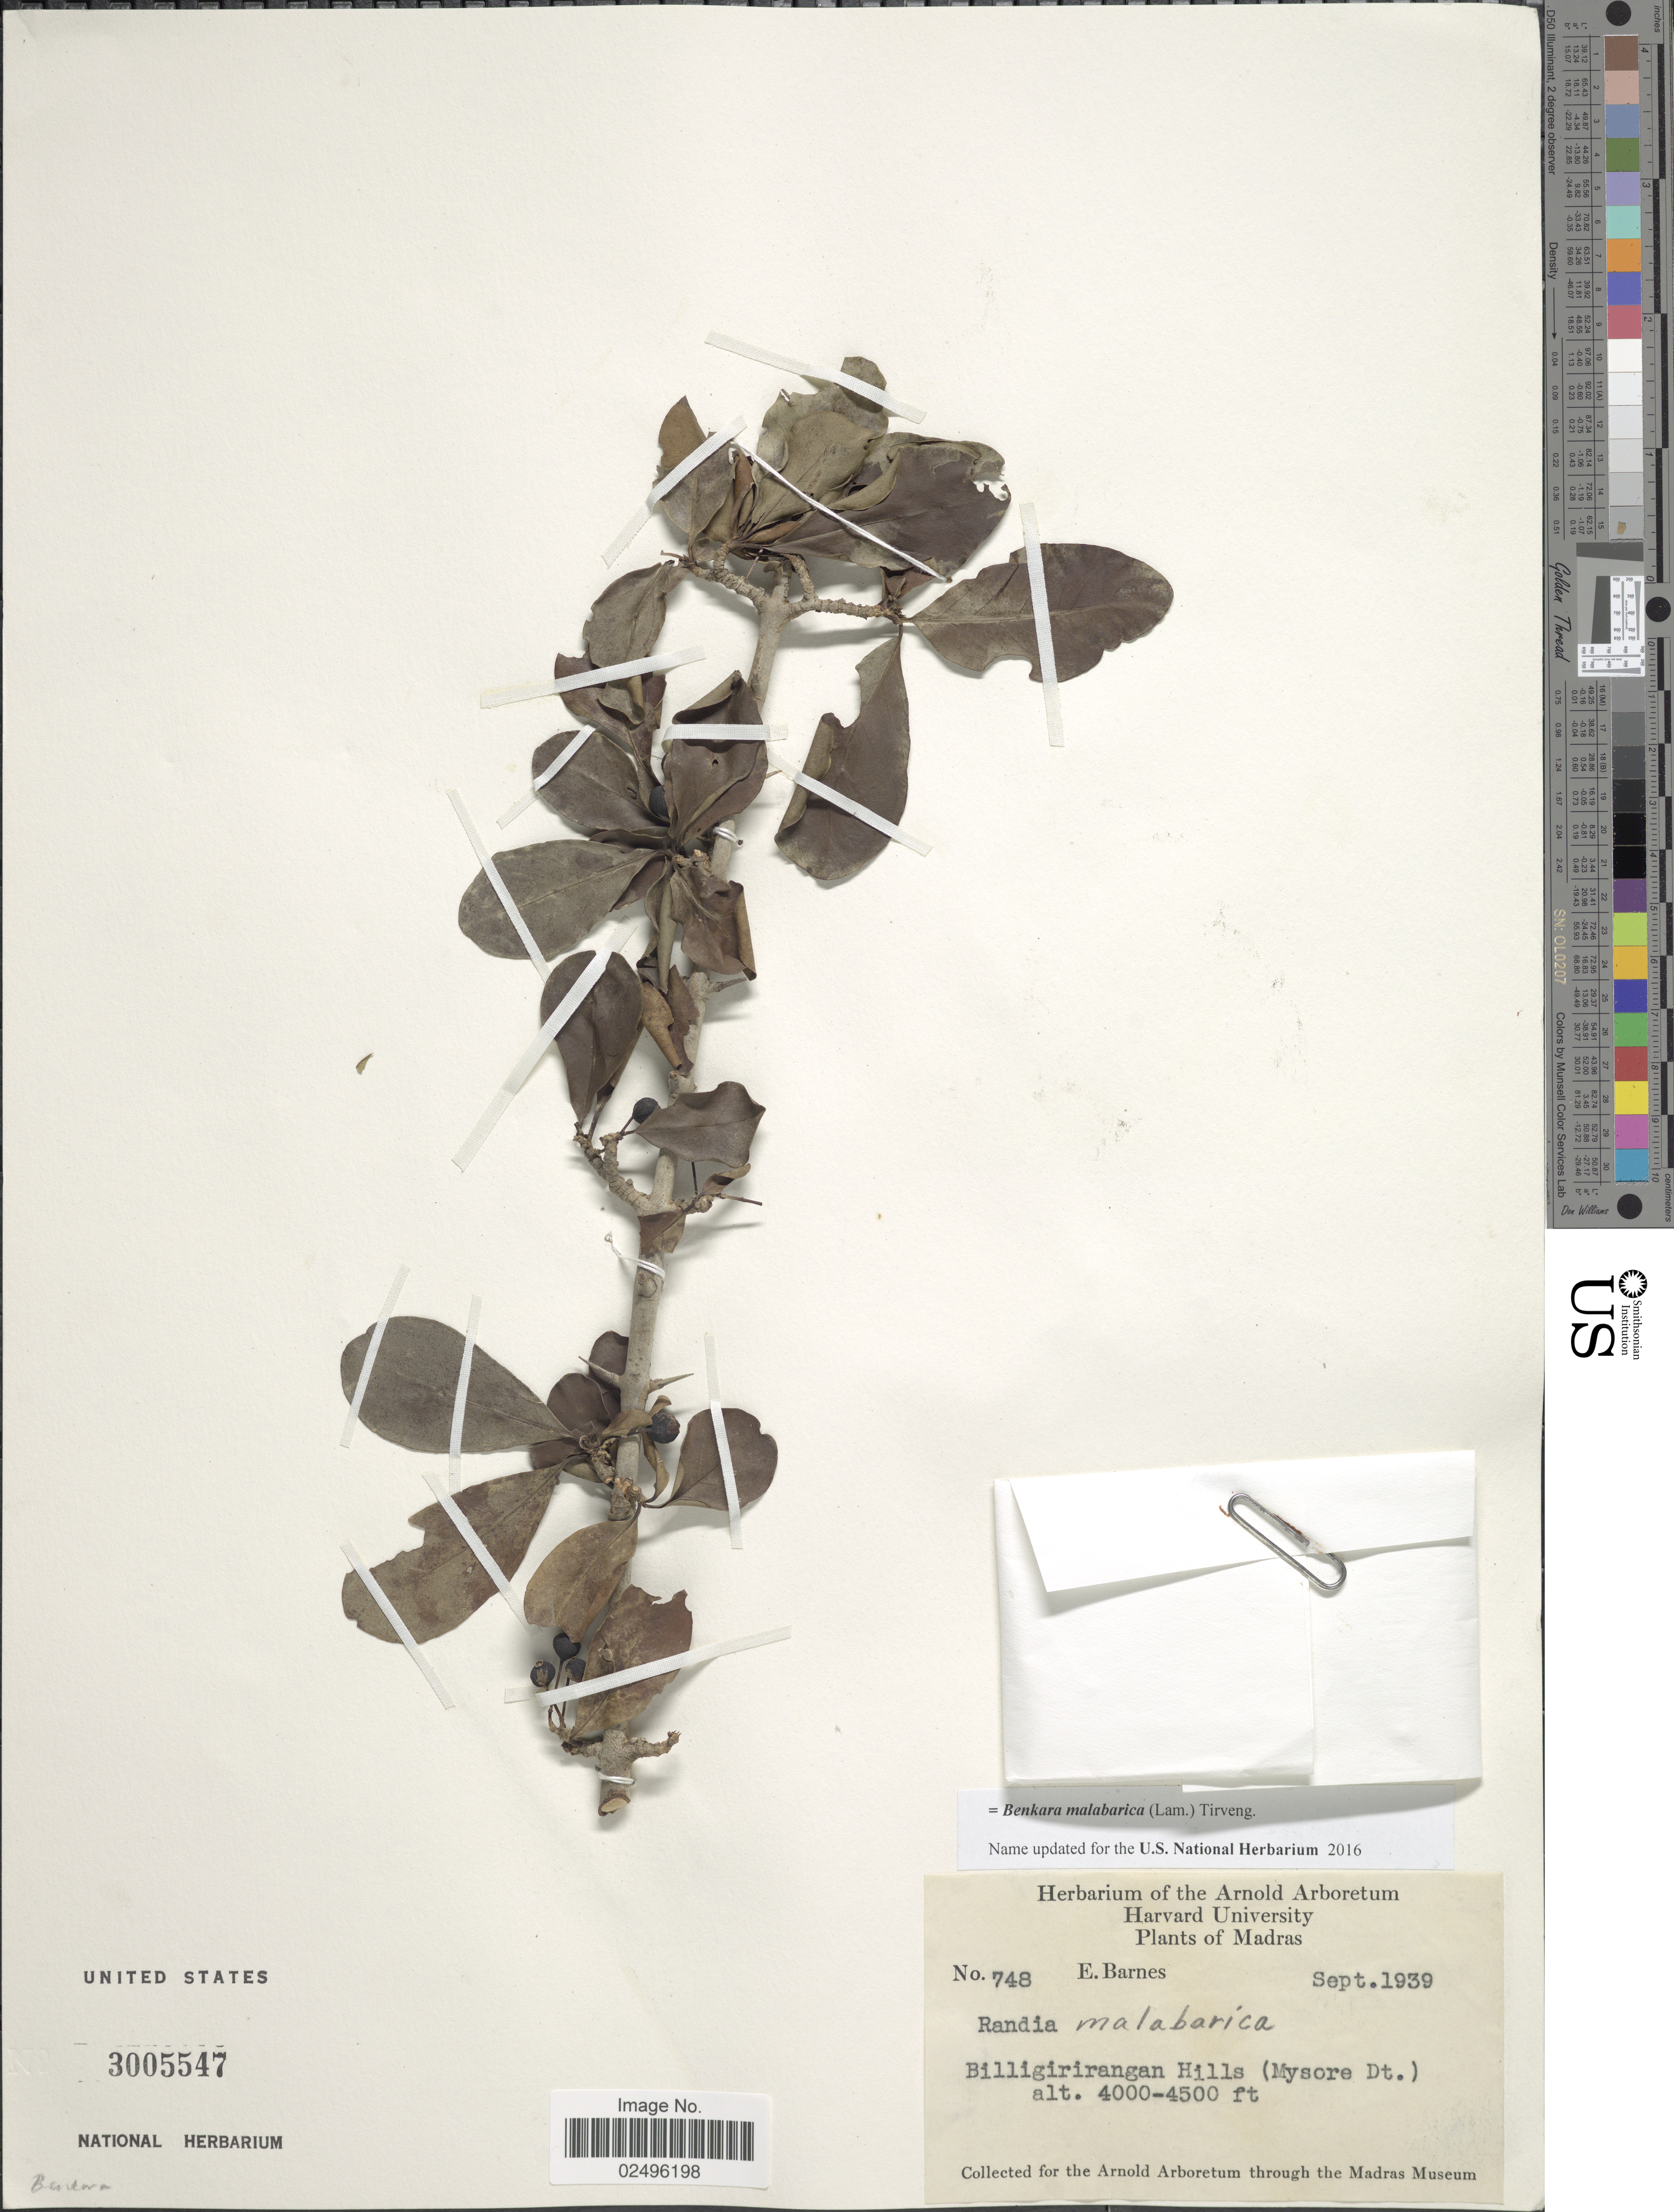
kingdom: Plantae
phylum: Tracheophyta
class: Magnoliopsida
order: Gentianales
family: Rubiaceae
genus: Benkara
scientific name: Benkara malabarica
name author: (Lam.) Tirveng.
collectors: E. Barnes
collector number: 748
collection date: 1939-09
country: India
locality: Madras, Billigirirangan Hills (Mysore Dt.)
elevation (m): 1219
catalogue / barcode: US 3005547